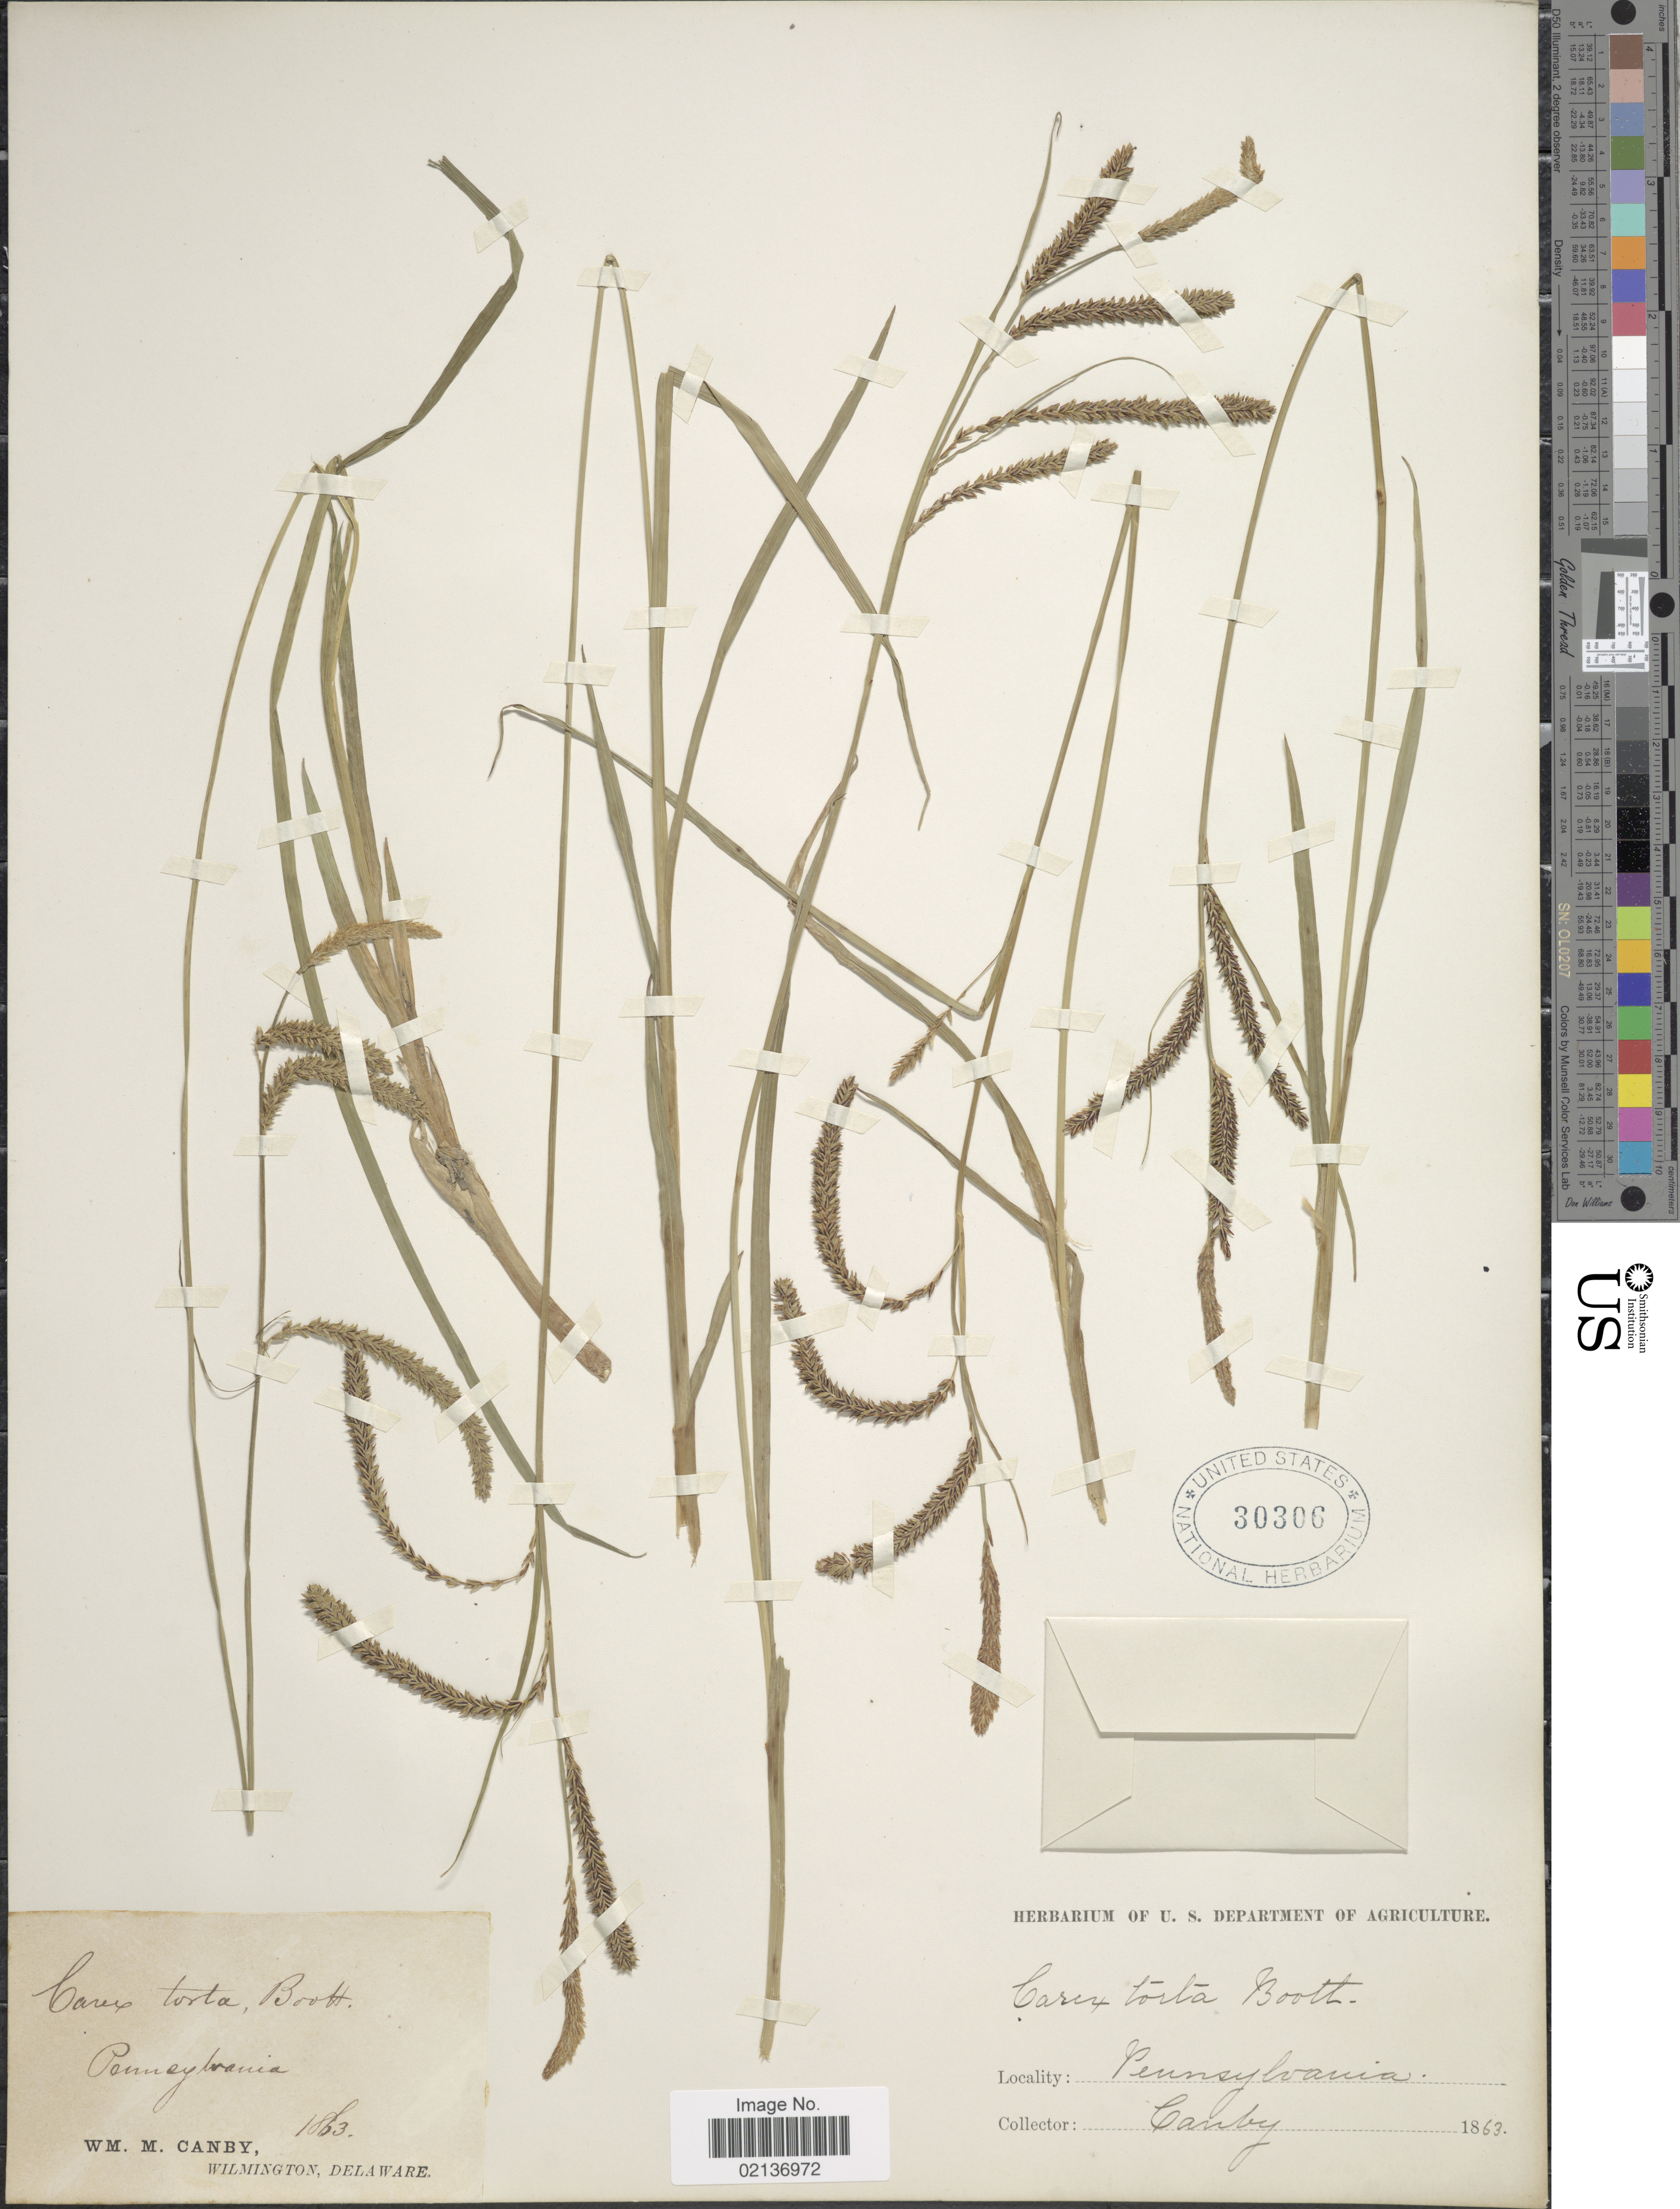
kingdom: Plantae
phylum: Tracheophyta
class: Liliopsida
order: Poales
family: Cyperaceae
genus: Carex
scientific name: Carex torta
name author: Boott ex Tuck.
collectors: W. M. Canby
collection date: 1863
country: United States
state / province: Pennsylvania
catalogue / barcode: US 30306